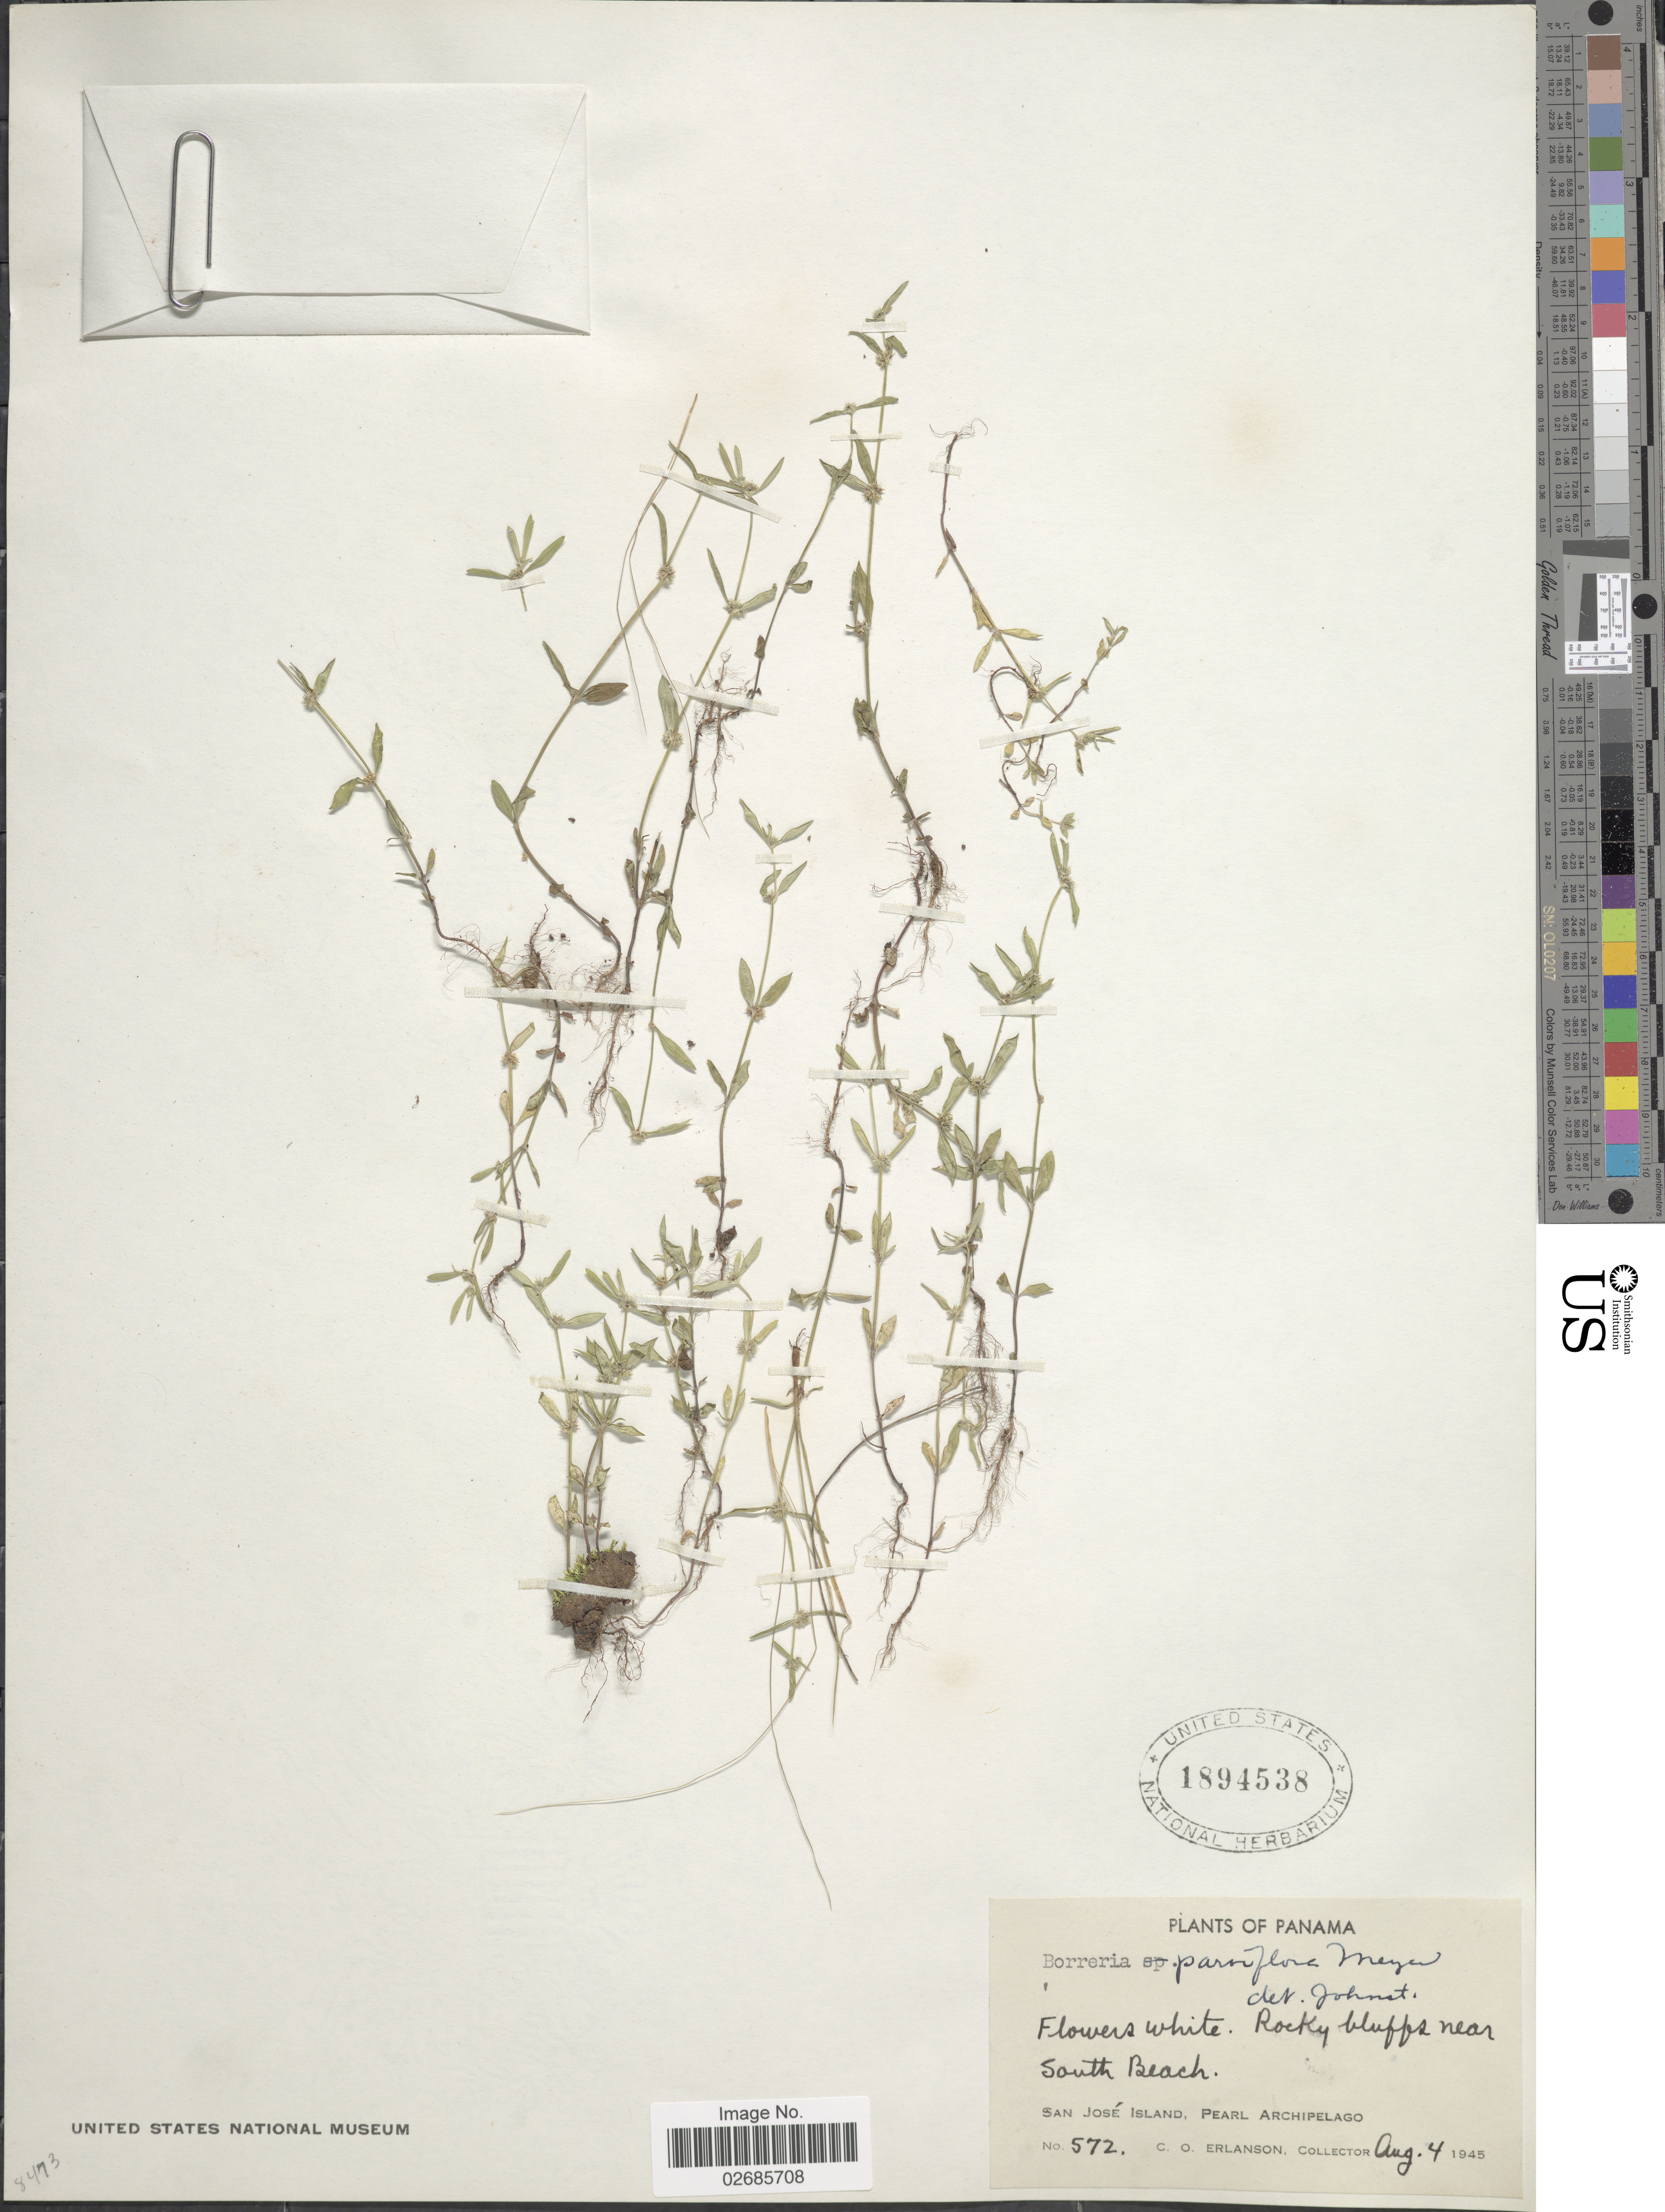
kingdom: Plantae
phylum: Tracheophyta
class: Magnoliopsida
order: Gentianales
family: Rubiaceae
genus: Borreria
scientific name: Borreria parviflora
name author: G. Mey.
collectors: C. O. Erlanson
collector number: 572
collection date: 1945-08-04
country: Panama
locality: Rocky bluffs near South Beach, San José Island, Pearl Archipelago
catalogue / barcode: US 1894538